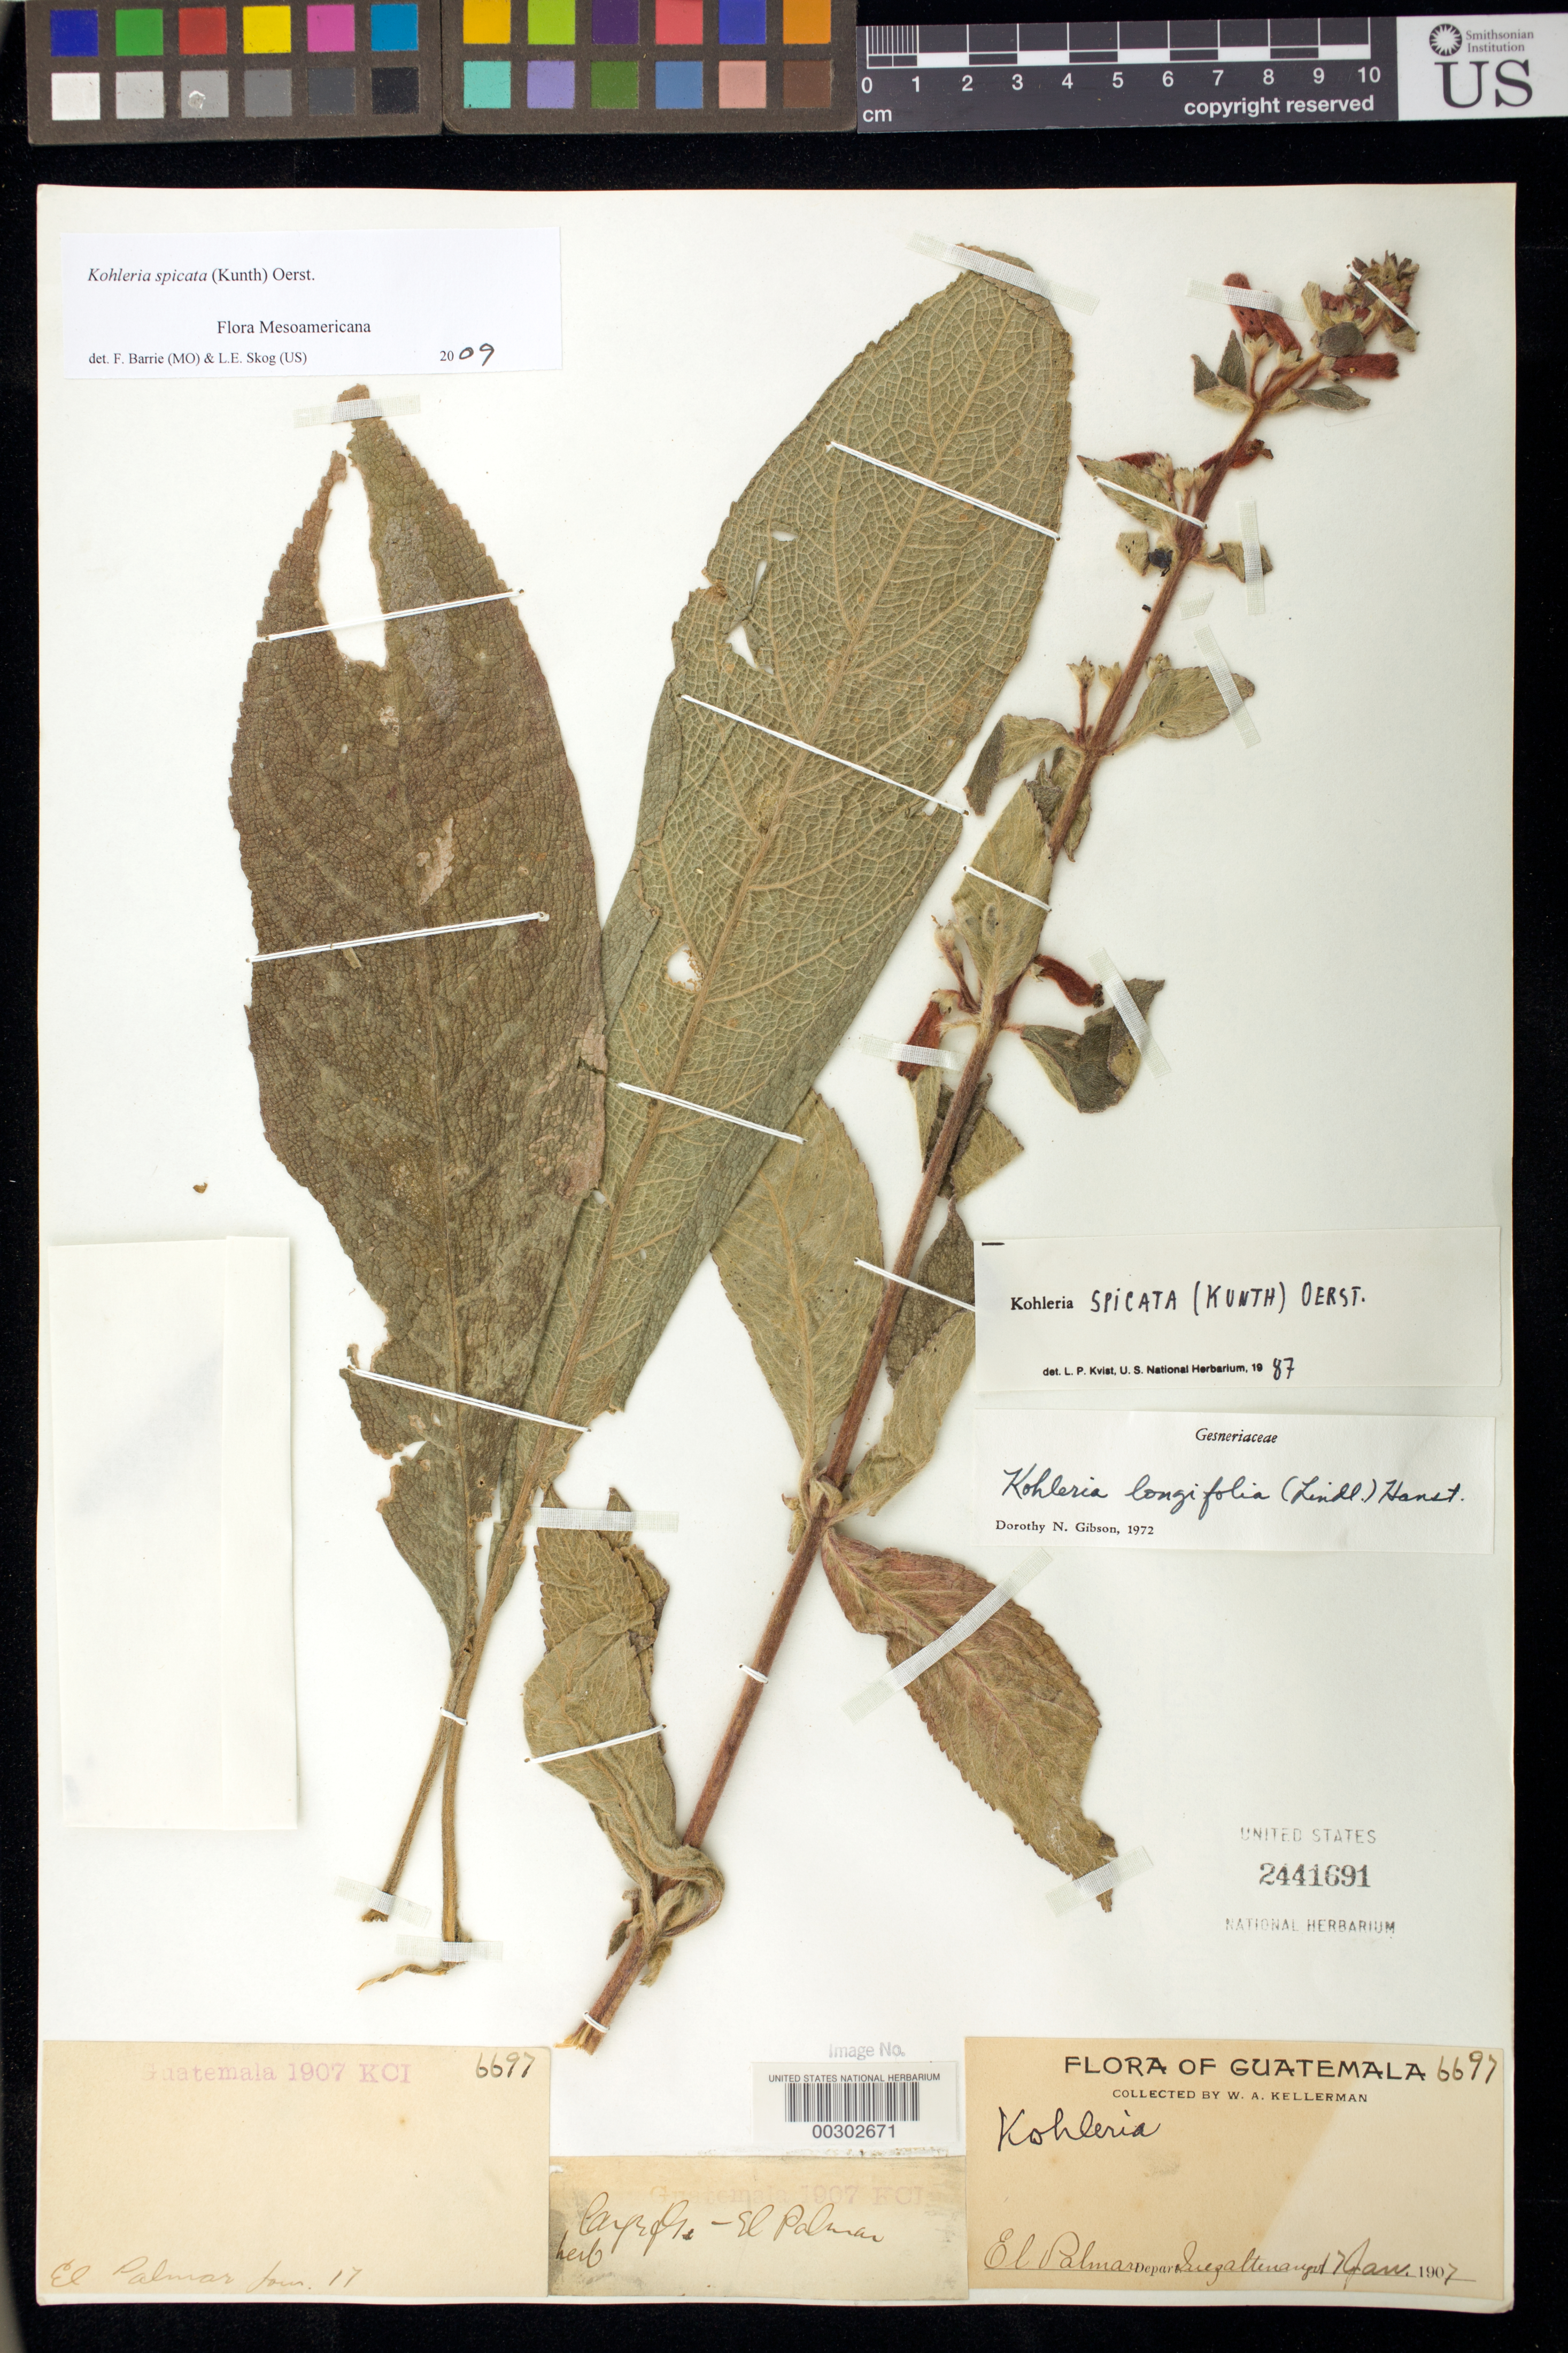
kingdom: Plantae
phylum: Tracheophyta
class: Magnoliopsida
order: Lamiales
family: Gesneriaceae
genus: Kohleria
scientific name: Kohleria spicata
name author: (Kunth) Oerst.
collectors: W. A. Kellerman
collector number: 6697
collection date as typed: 17 Jan 1907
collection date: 1907-01-17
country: Guatemala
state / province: Quetzaltenango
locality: El Palmar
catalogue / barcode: US 2441691